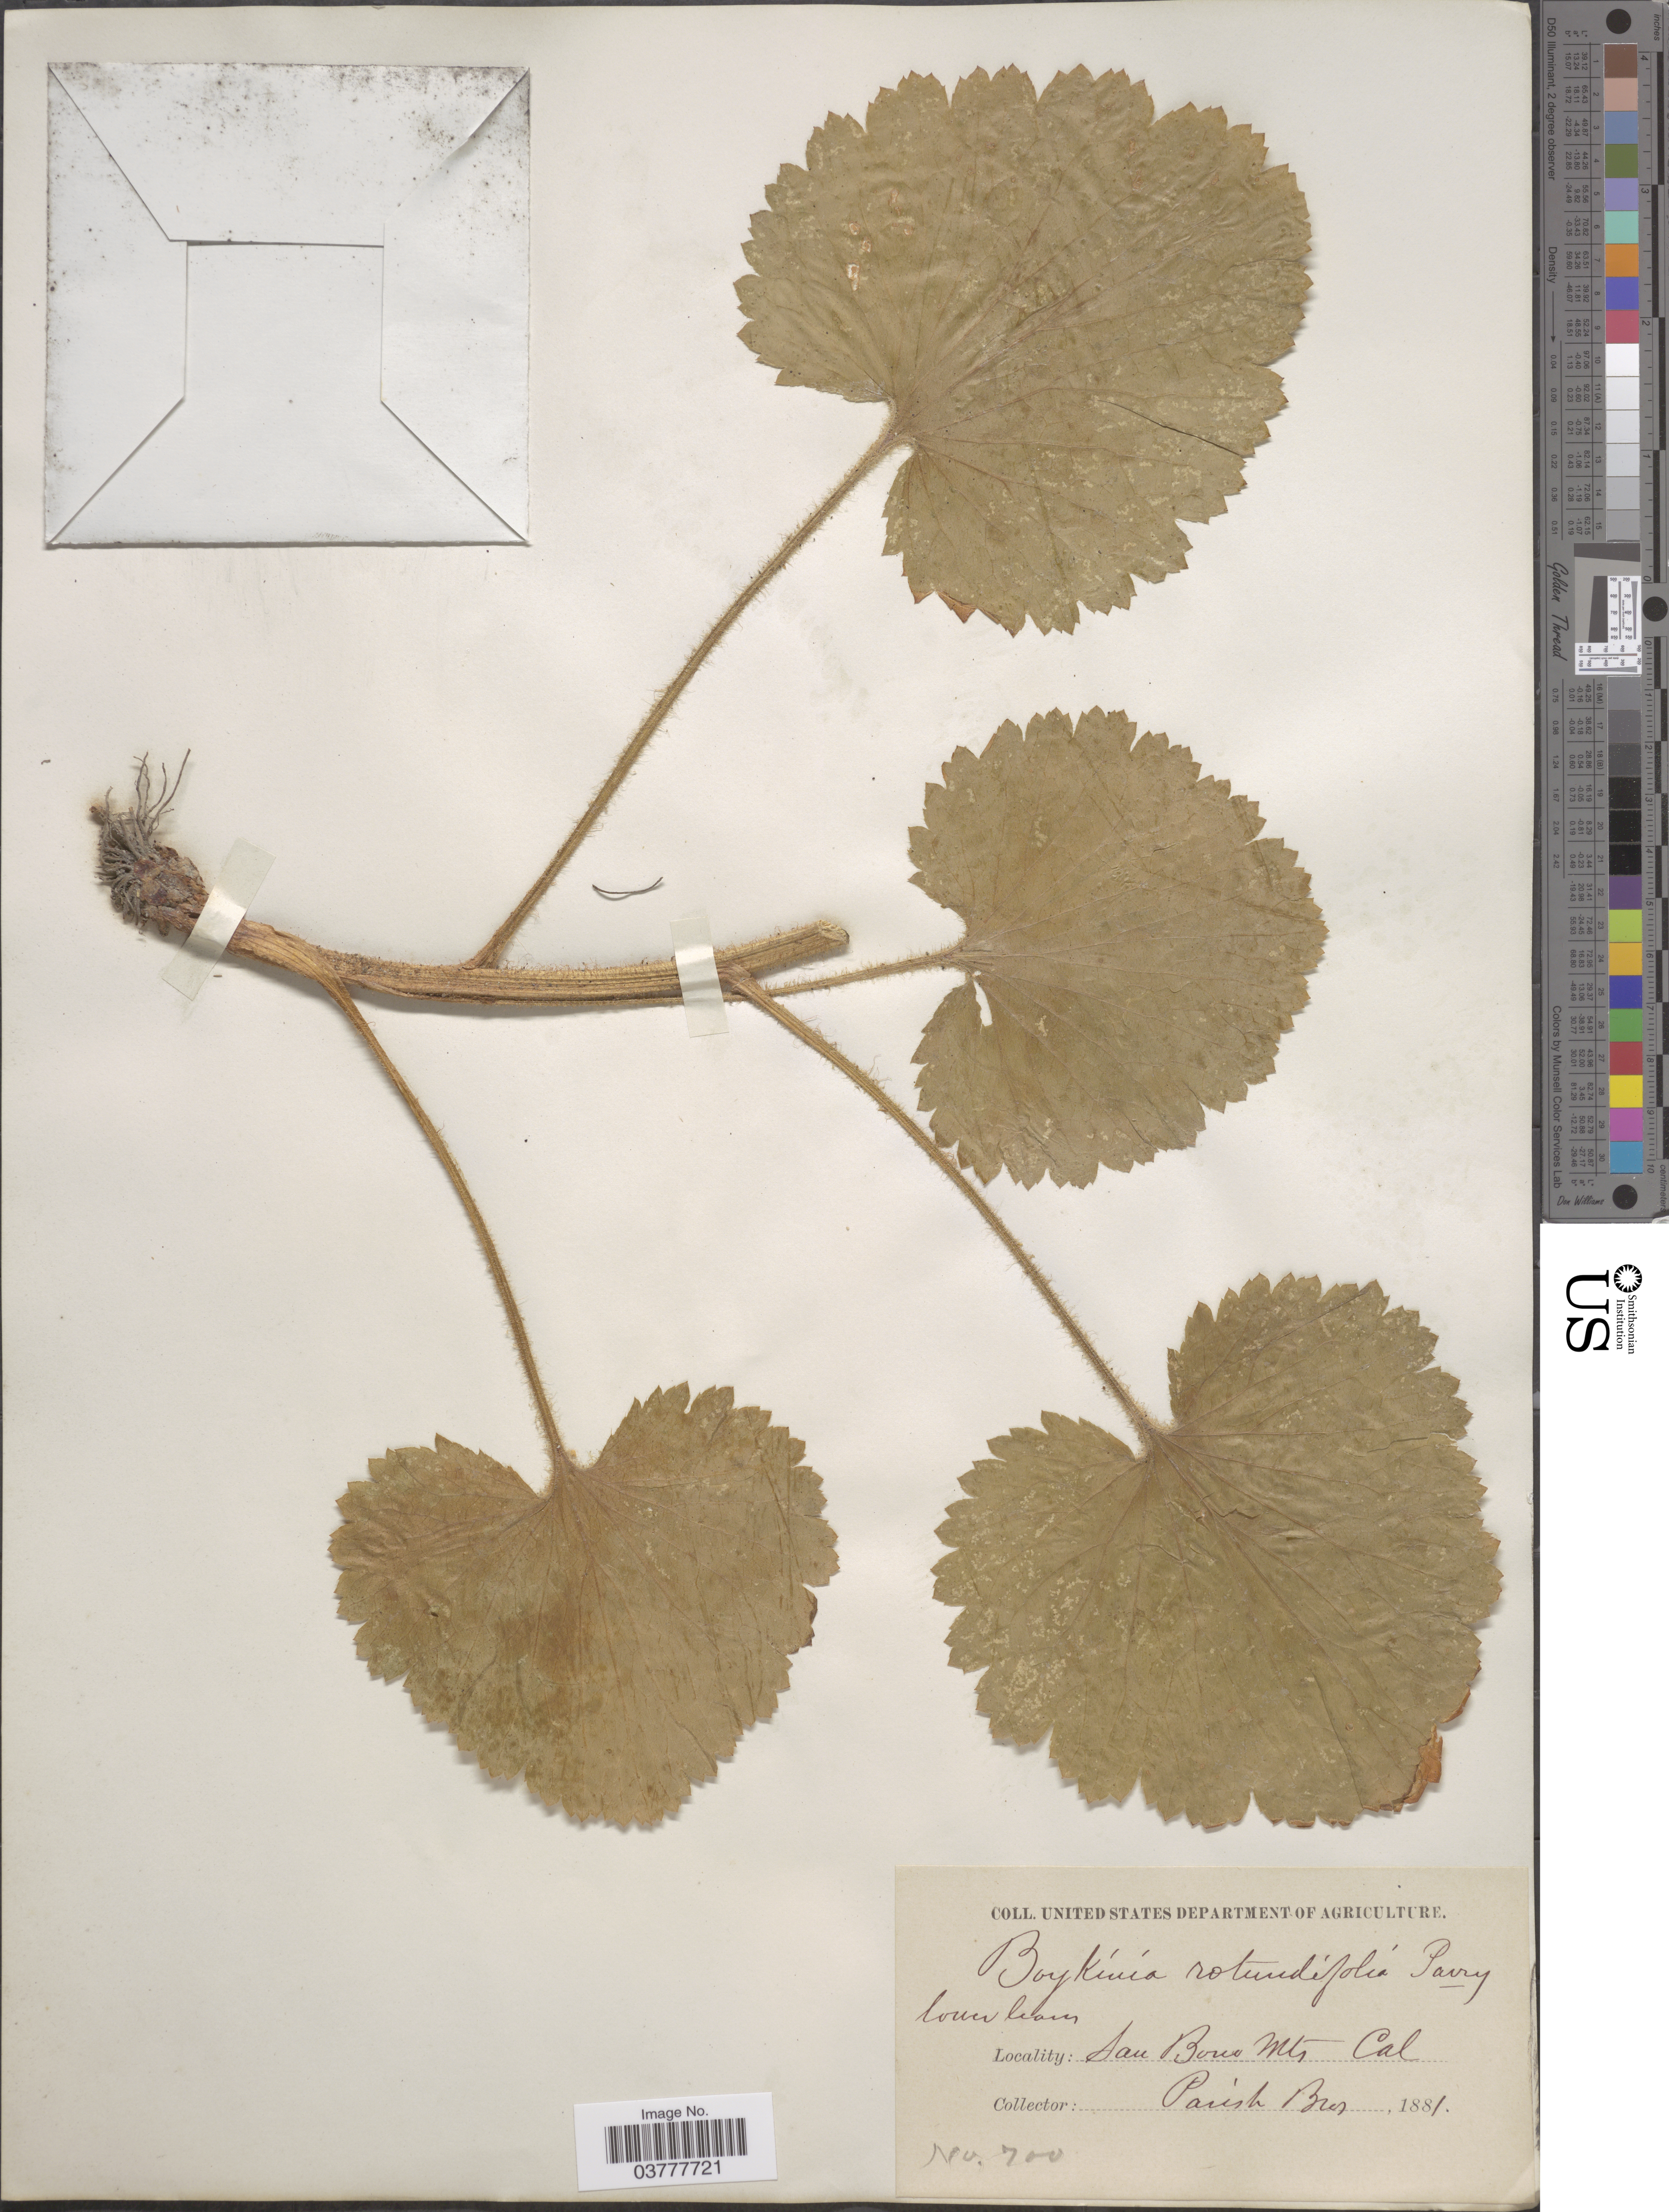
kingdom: Plantae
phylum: Tracheophyta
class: Magnoliopsida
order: Saxifragales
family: Saxifragaceae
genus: Boykinia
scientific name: Boykinia rotundifolia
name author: Parry ex A. Gray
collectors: Parish Bros.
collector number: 700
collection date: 1881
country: United States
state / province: California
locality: San Bono Mts.